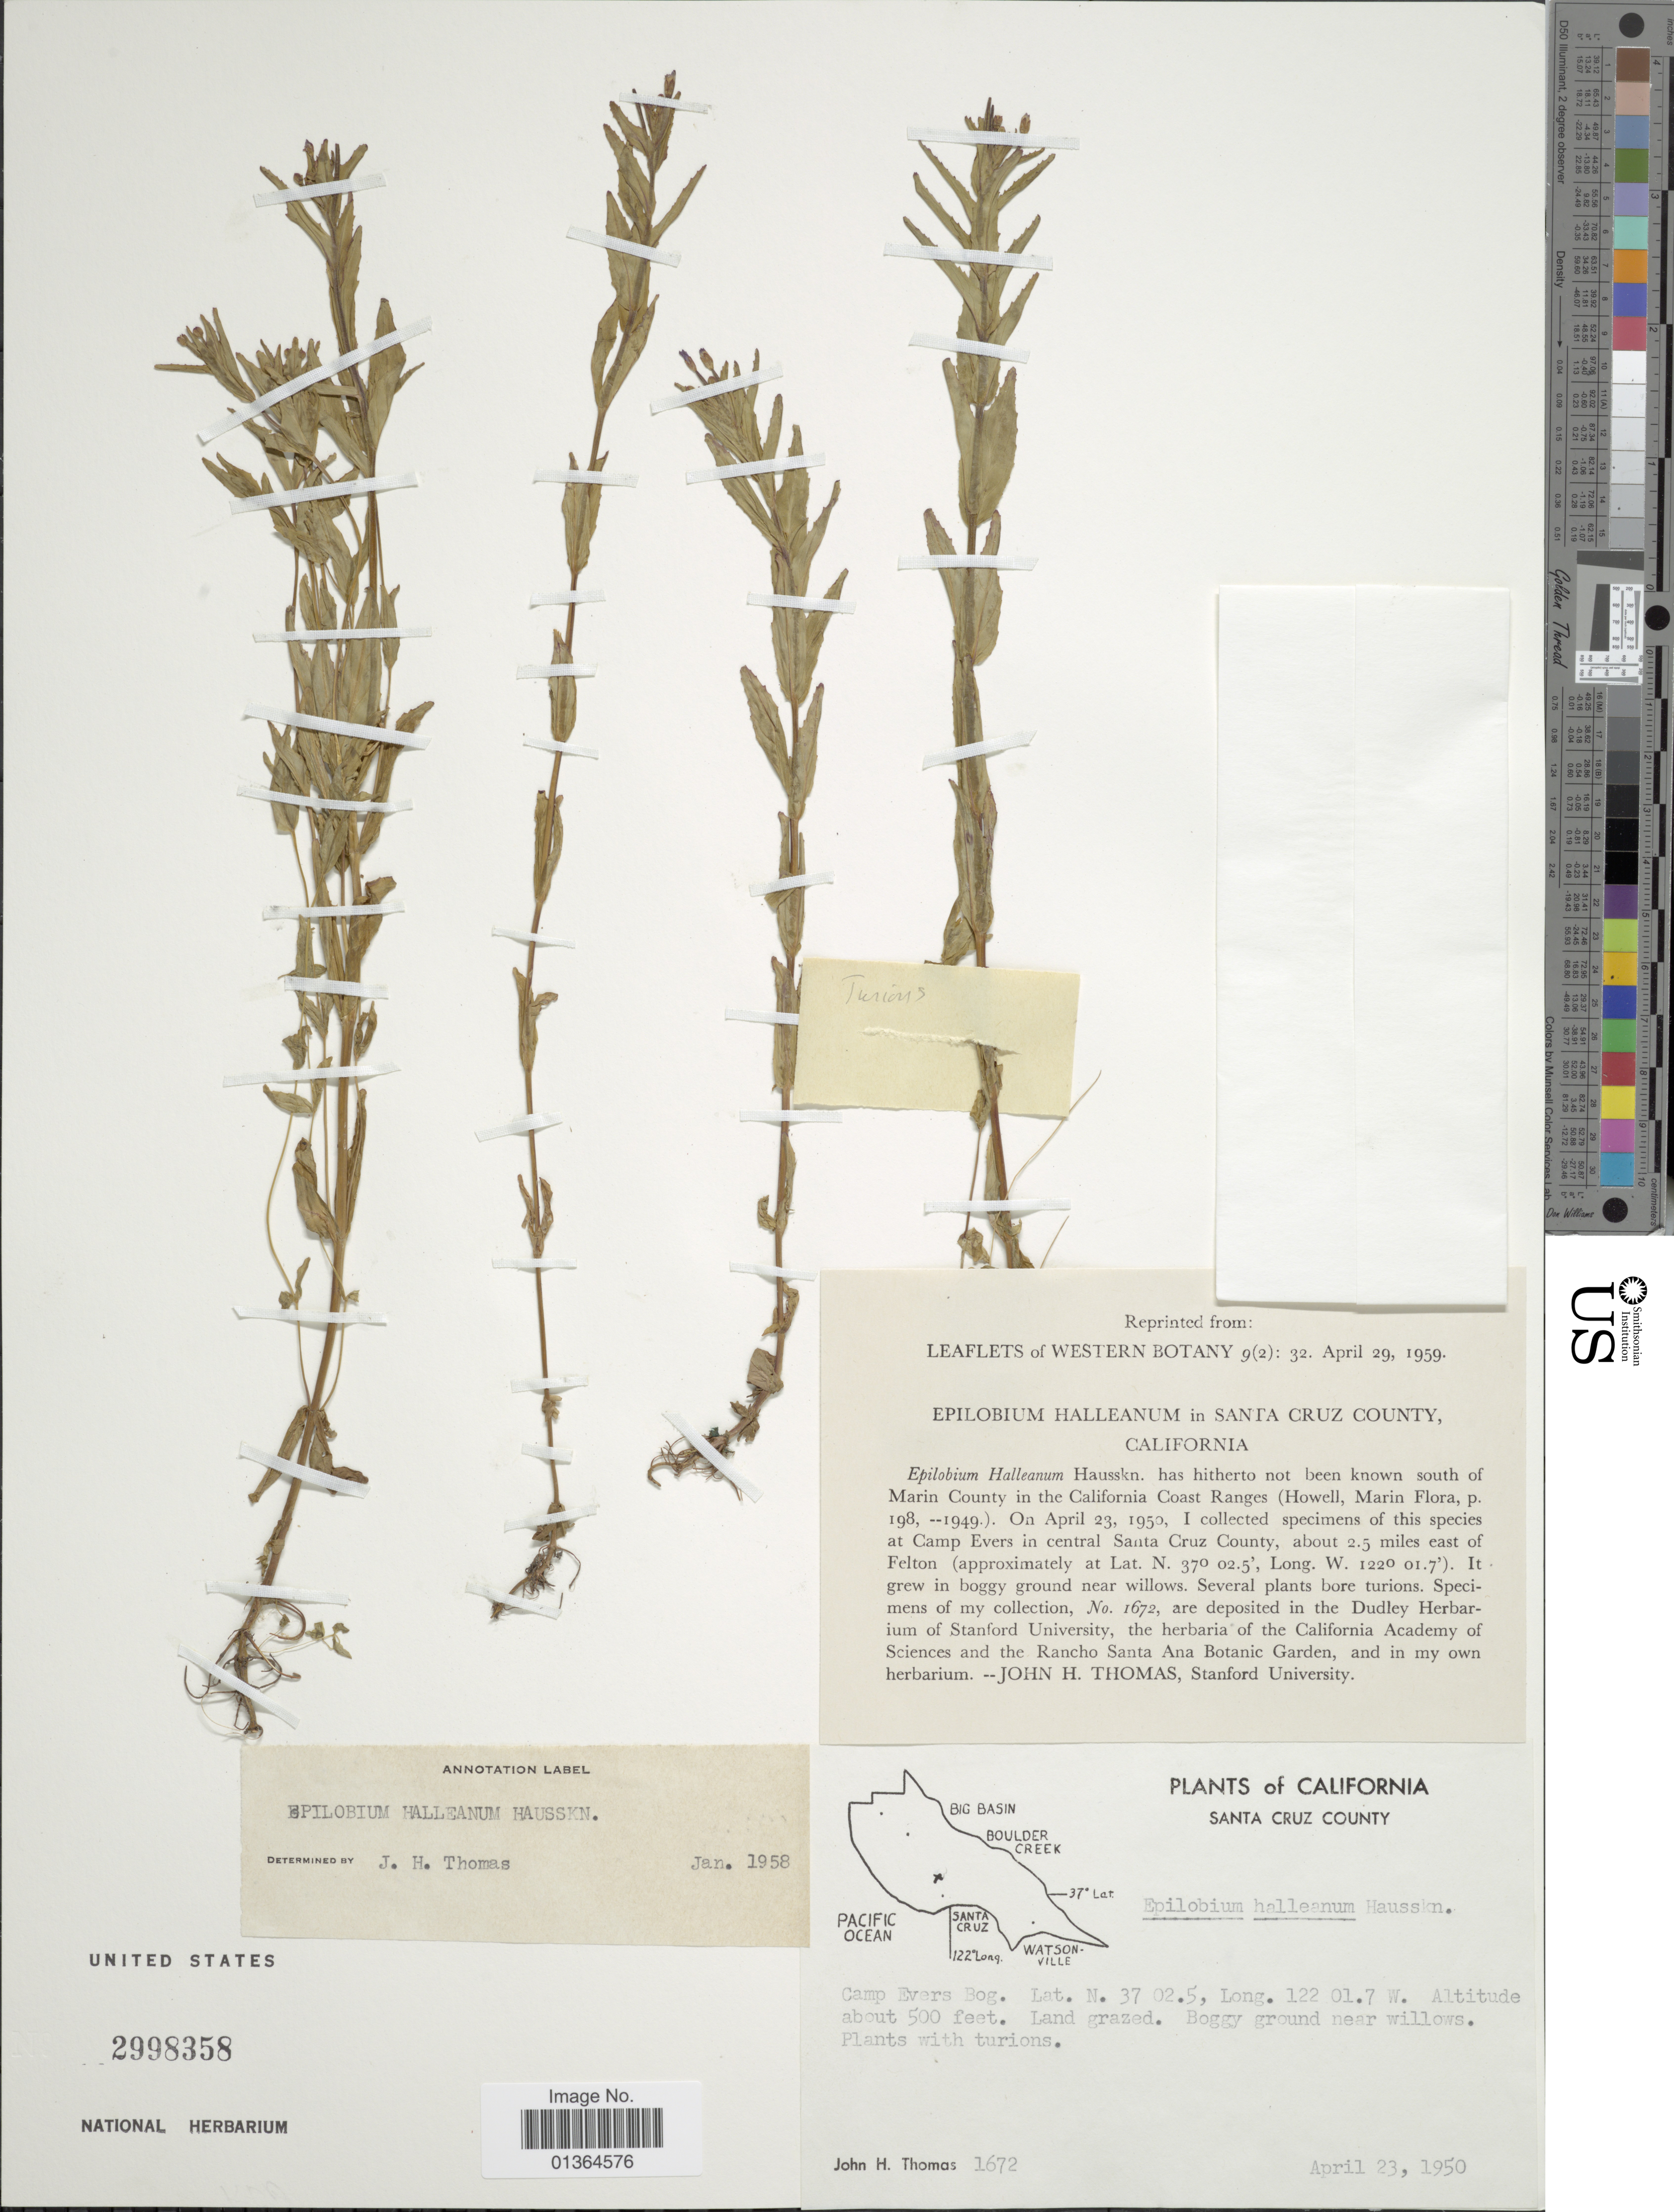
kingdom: Plantae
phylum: Tracheophyta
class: Magnoliopsida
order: Myrtales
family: Onagraceae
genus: Epilobium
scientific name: Epilobium hallianum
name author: Hausskn.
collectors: J. H. Thomas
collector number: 1672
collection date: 1950-04-23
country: United States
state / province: California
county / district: Santa Cruz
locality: Santa Cruz County. Camp Evers Bog.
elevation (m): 152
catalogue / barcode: US 2998358